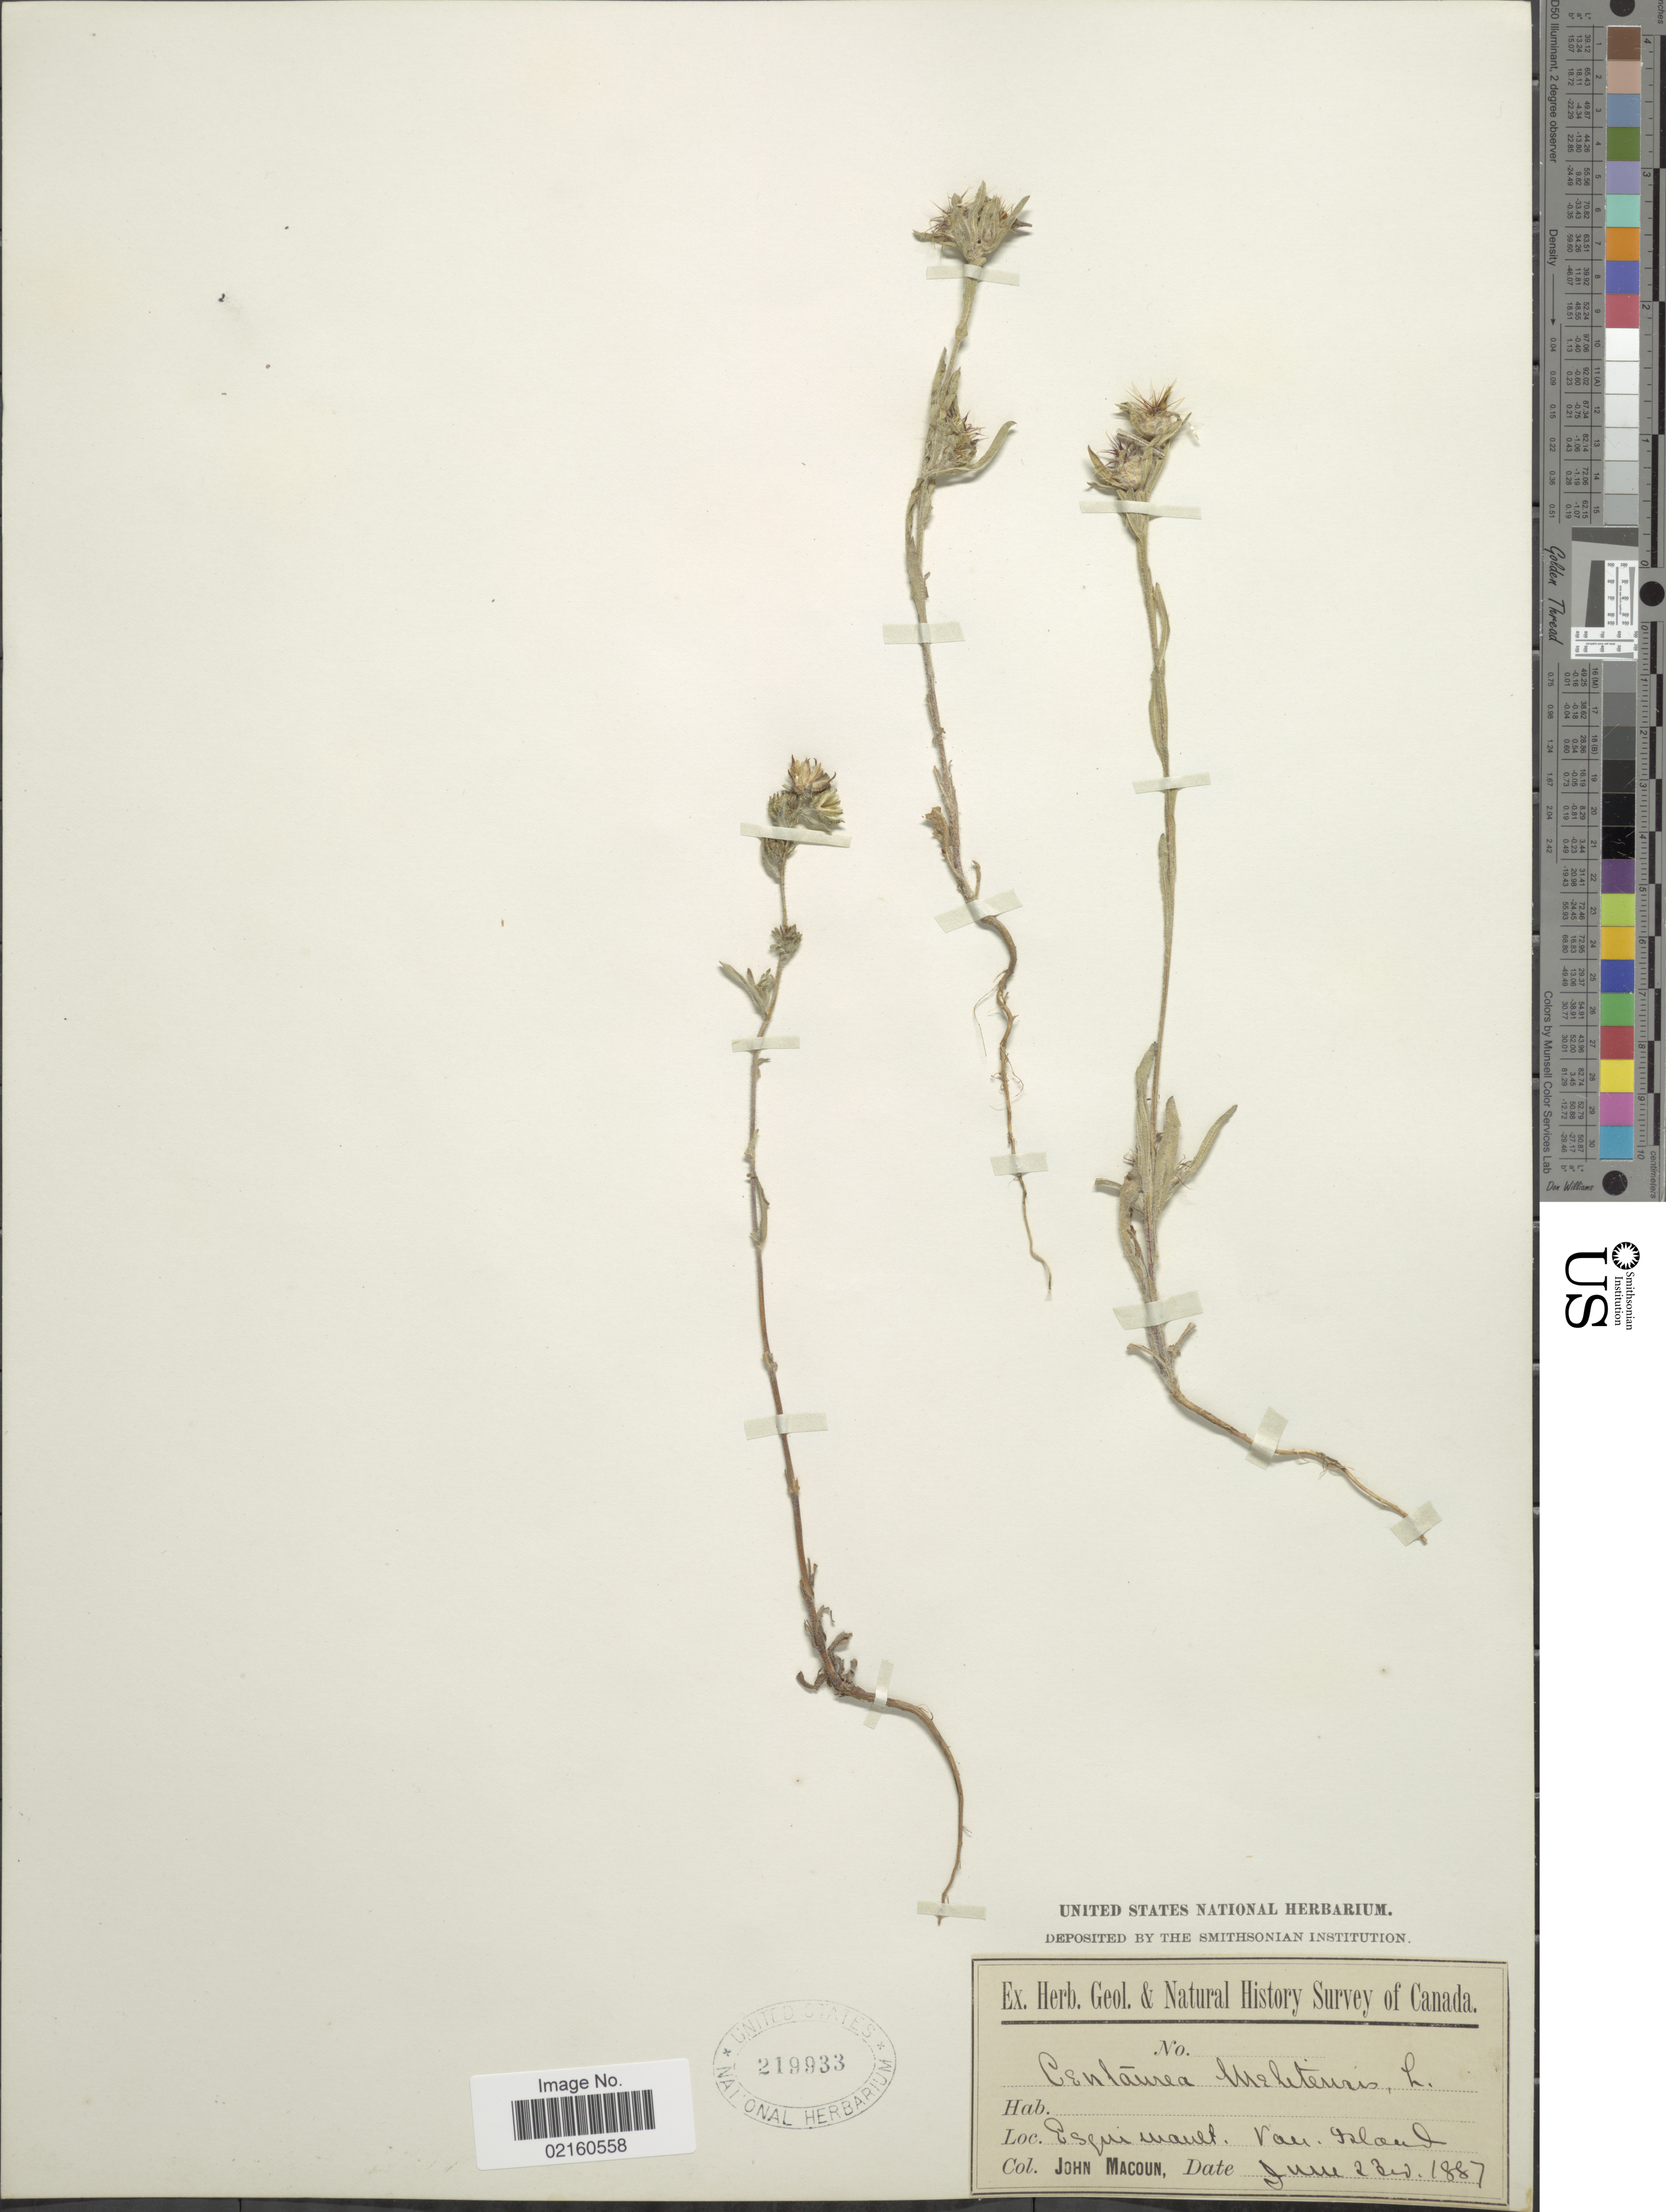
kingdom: Plantae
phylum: Tracheophyta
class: Magnoliopsida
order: Asterales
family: Asteraceae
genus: Centaurea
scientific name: Centaurea melitensis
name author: L.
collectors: J. Macoun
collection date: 1887-06-23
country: Canada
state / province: British Columbia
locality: Esquimalt, Van. Island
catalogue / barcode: US 219933